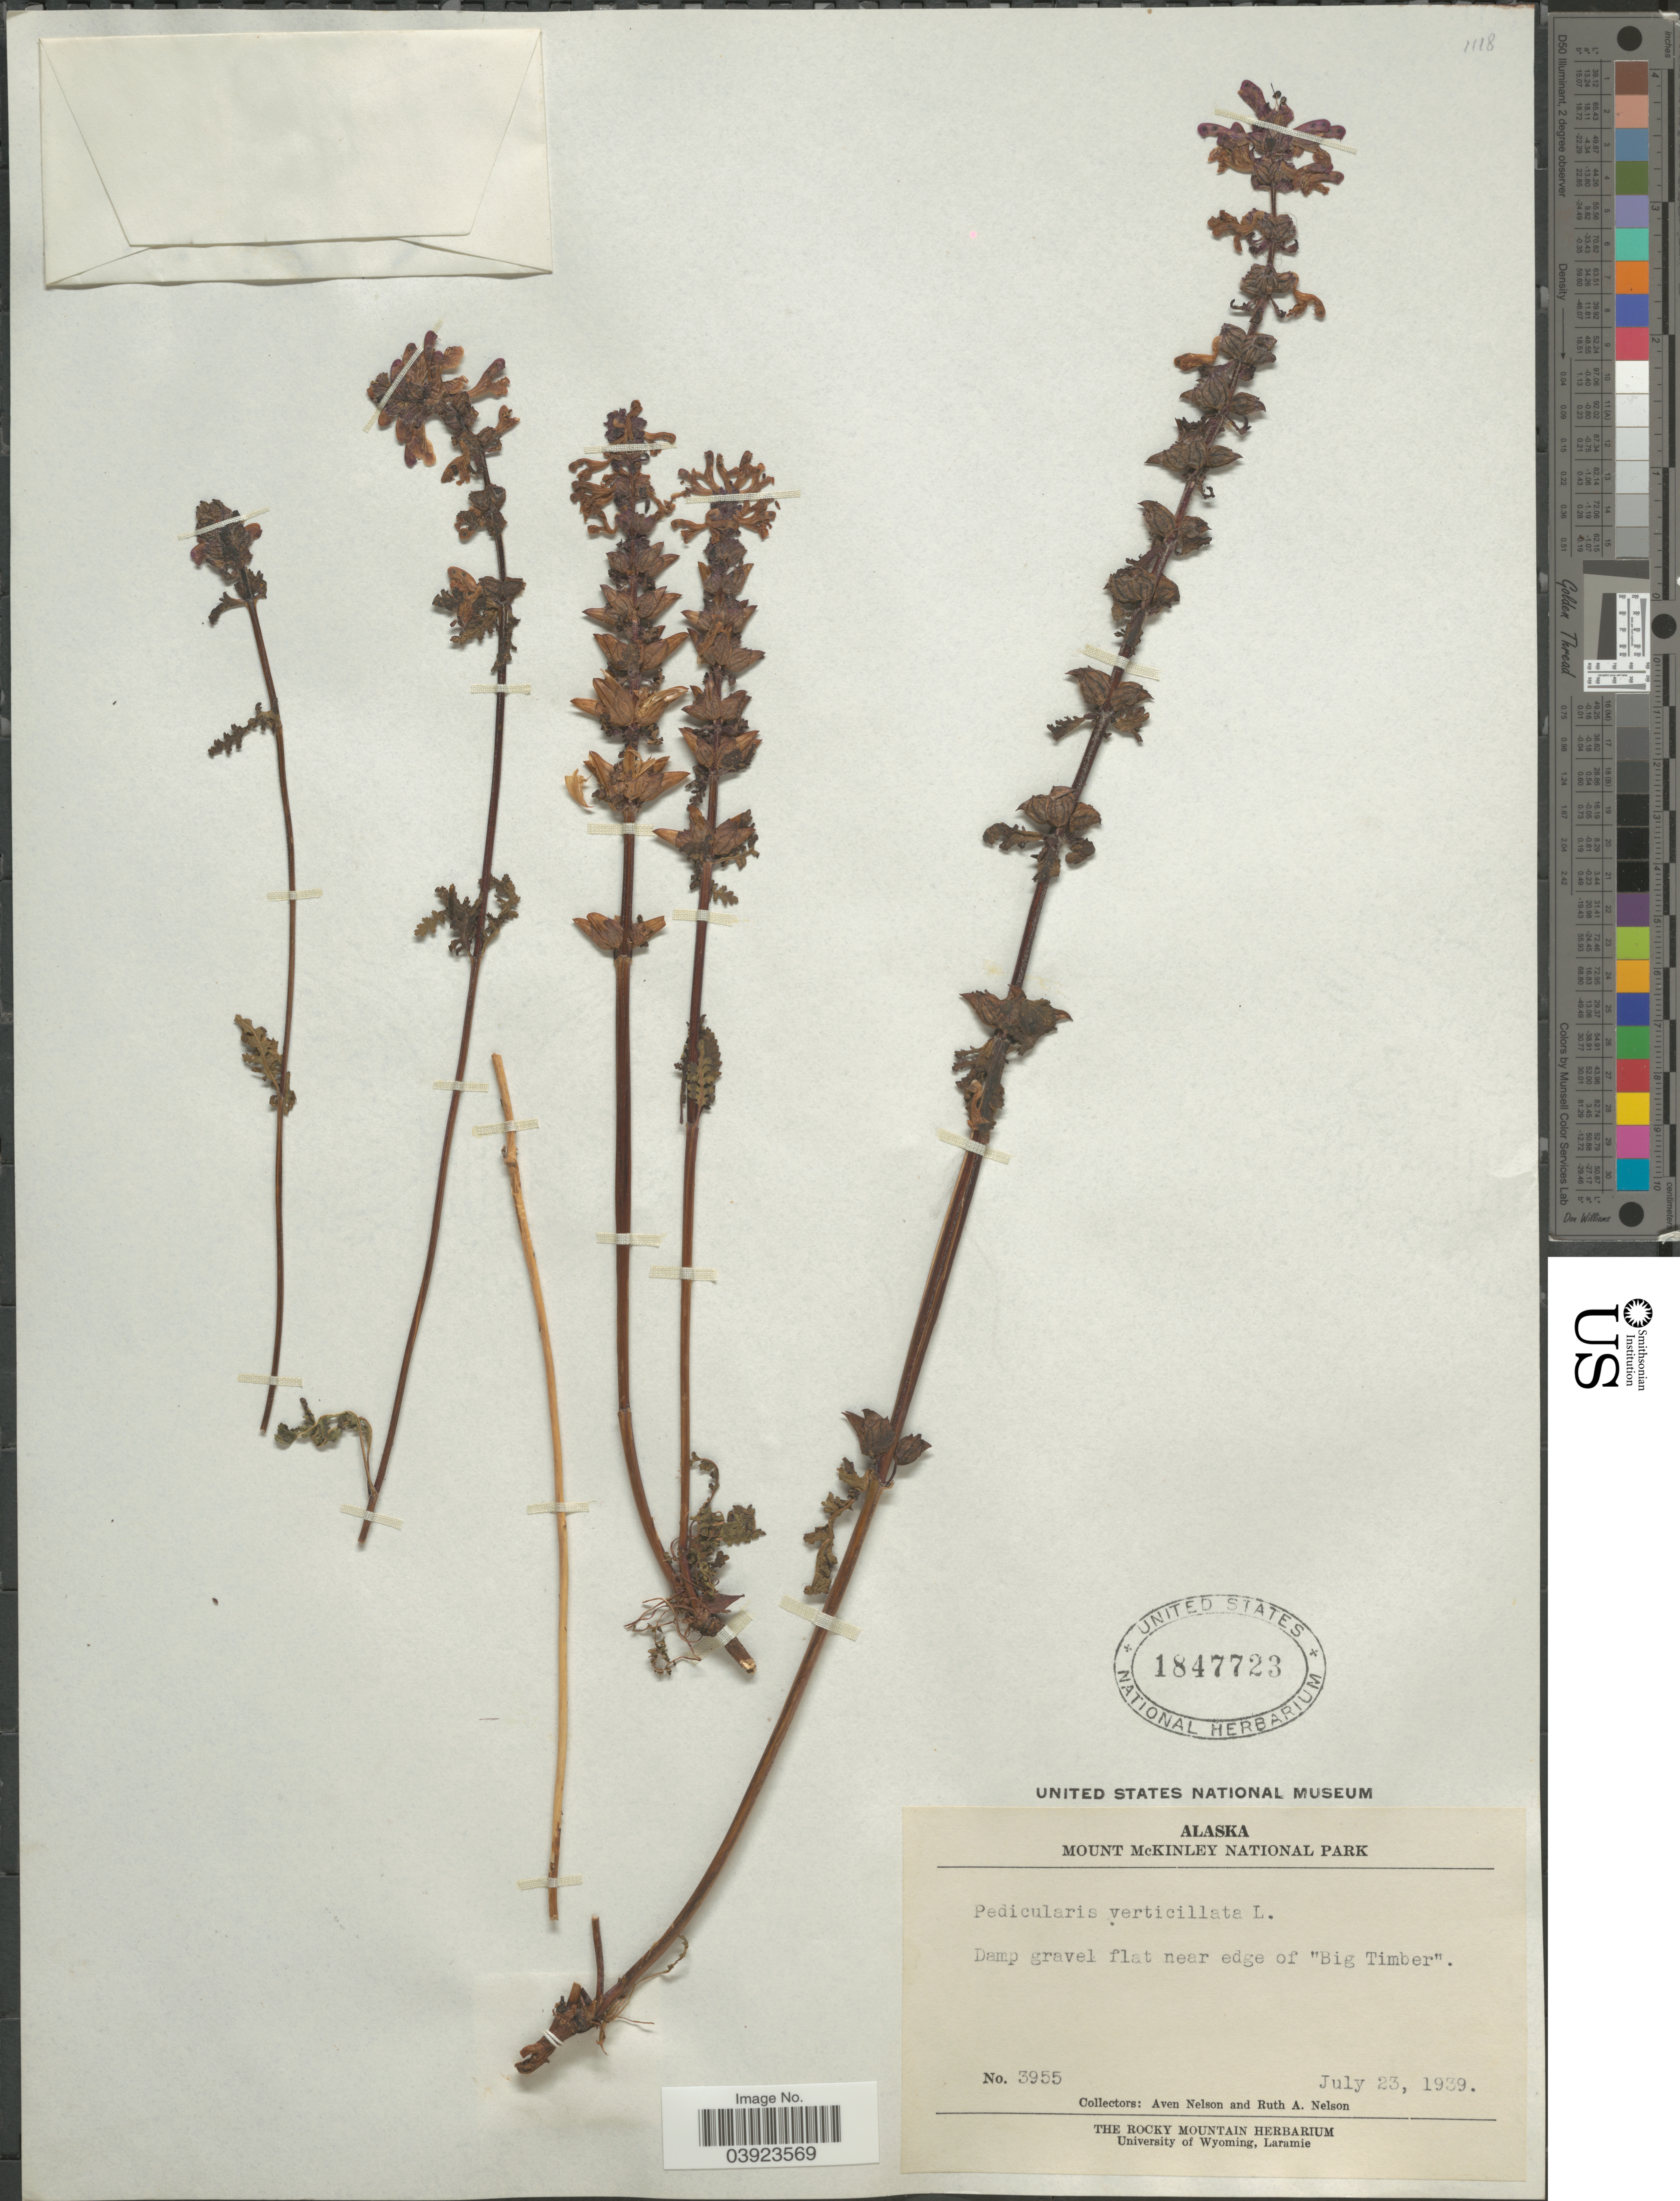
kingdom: Plantae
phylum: Tracheophyta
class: Magnoliopsida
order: Lamiales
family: Orobanchaceae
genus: Pedicularis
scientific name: Pedicularis verticillata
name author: L.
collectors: A. Nelson & R. A. Nelson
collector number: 3955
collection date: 1939-07-23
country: United States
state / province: Alaska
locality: Mount McKinley National Park. Damp gravel flat near edge of "Big Timber".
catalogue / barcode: US 1847723